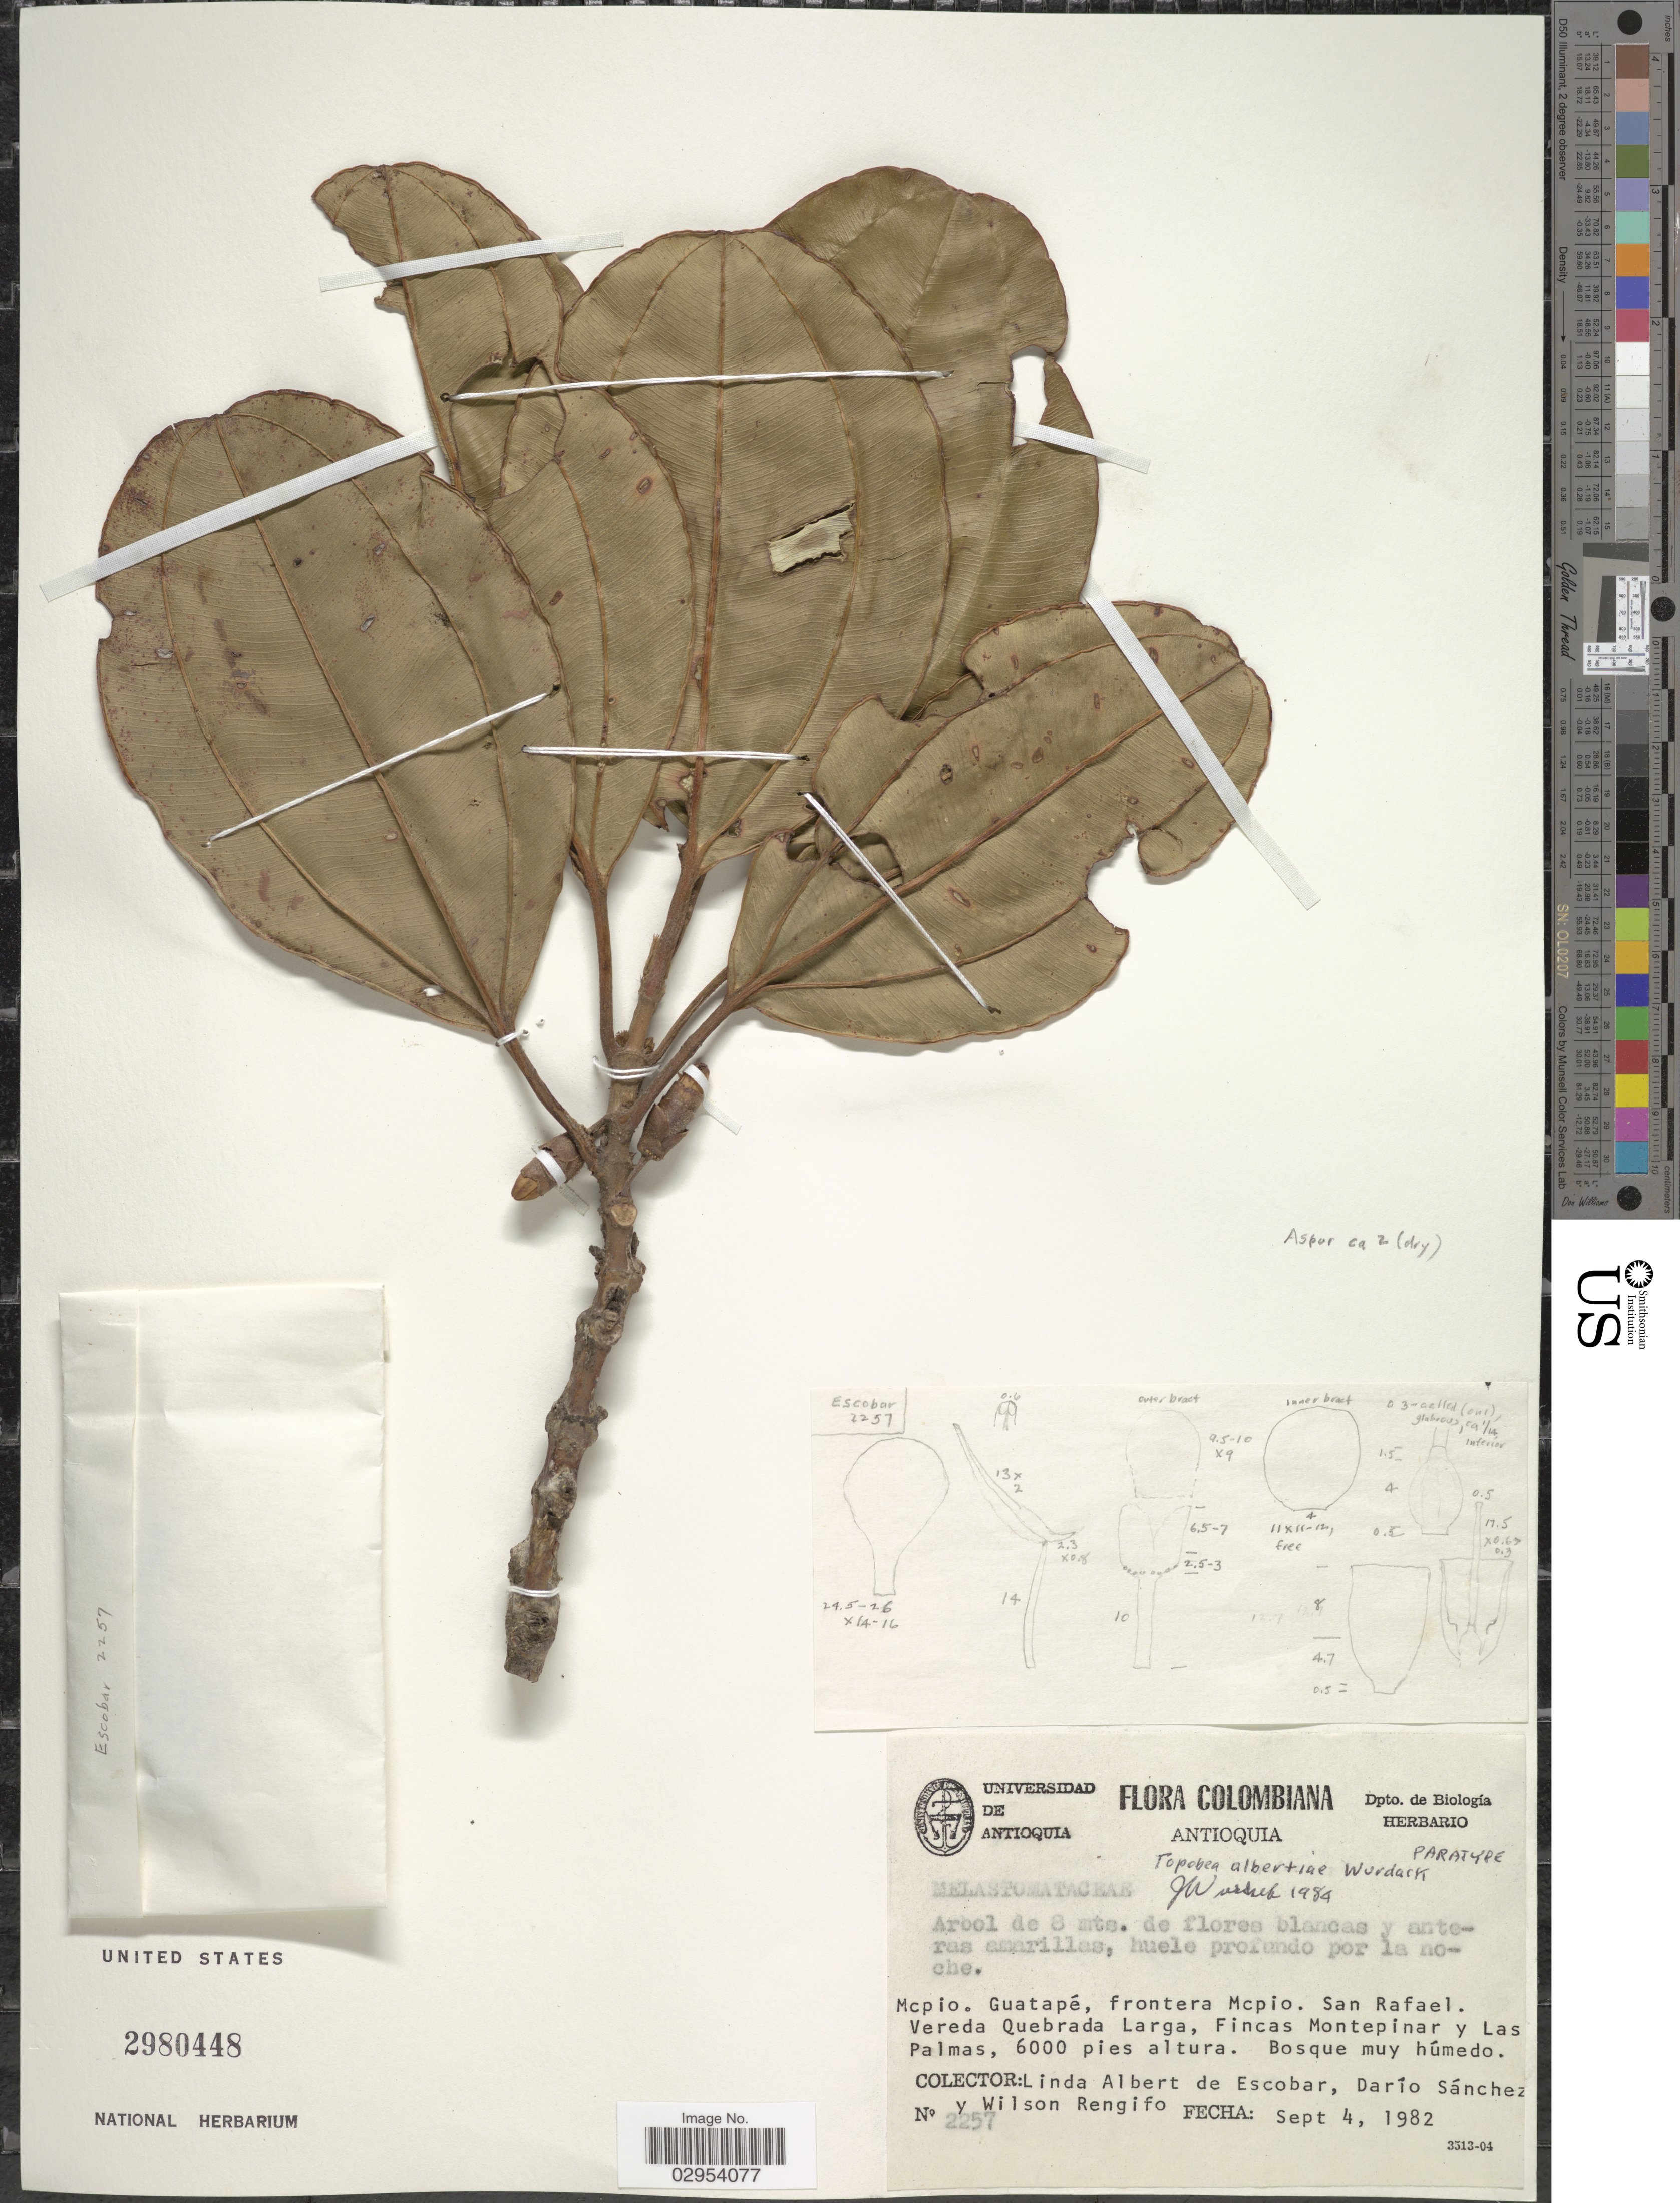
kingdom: Plantae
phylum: Tracheophyta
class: Magnoliopsida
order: Myrtales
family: Melastomataceae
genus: Topobea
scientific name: Topobea albertiae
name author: Wurdack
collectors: L. K. de Escobar, D. Sánchez & W. Rengifo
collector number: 2257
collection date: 1982-09-04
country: Colombia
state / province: Antioquia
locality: Mcpio. Guatapé, frontera Mcpio. San Rafael. Vereda Quebrada Larga, Fincas Montepinar y Las Palmas.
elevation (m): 1829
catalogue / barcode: US 2980448